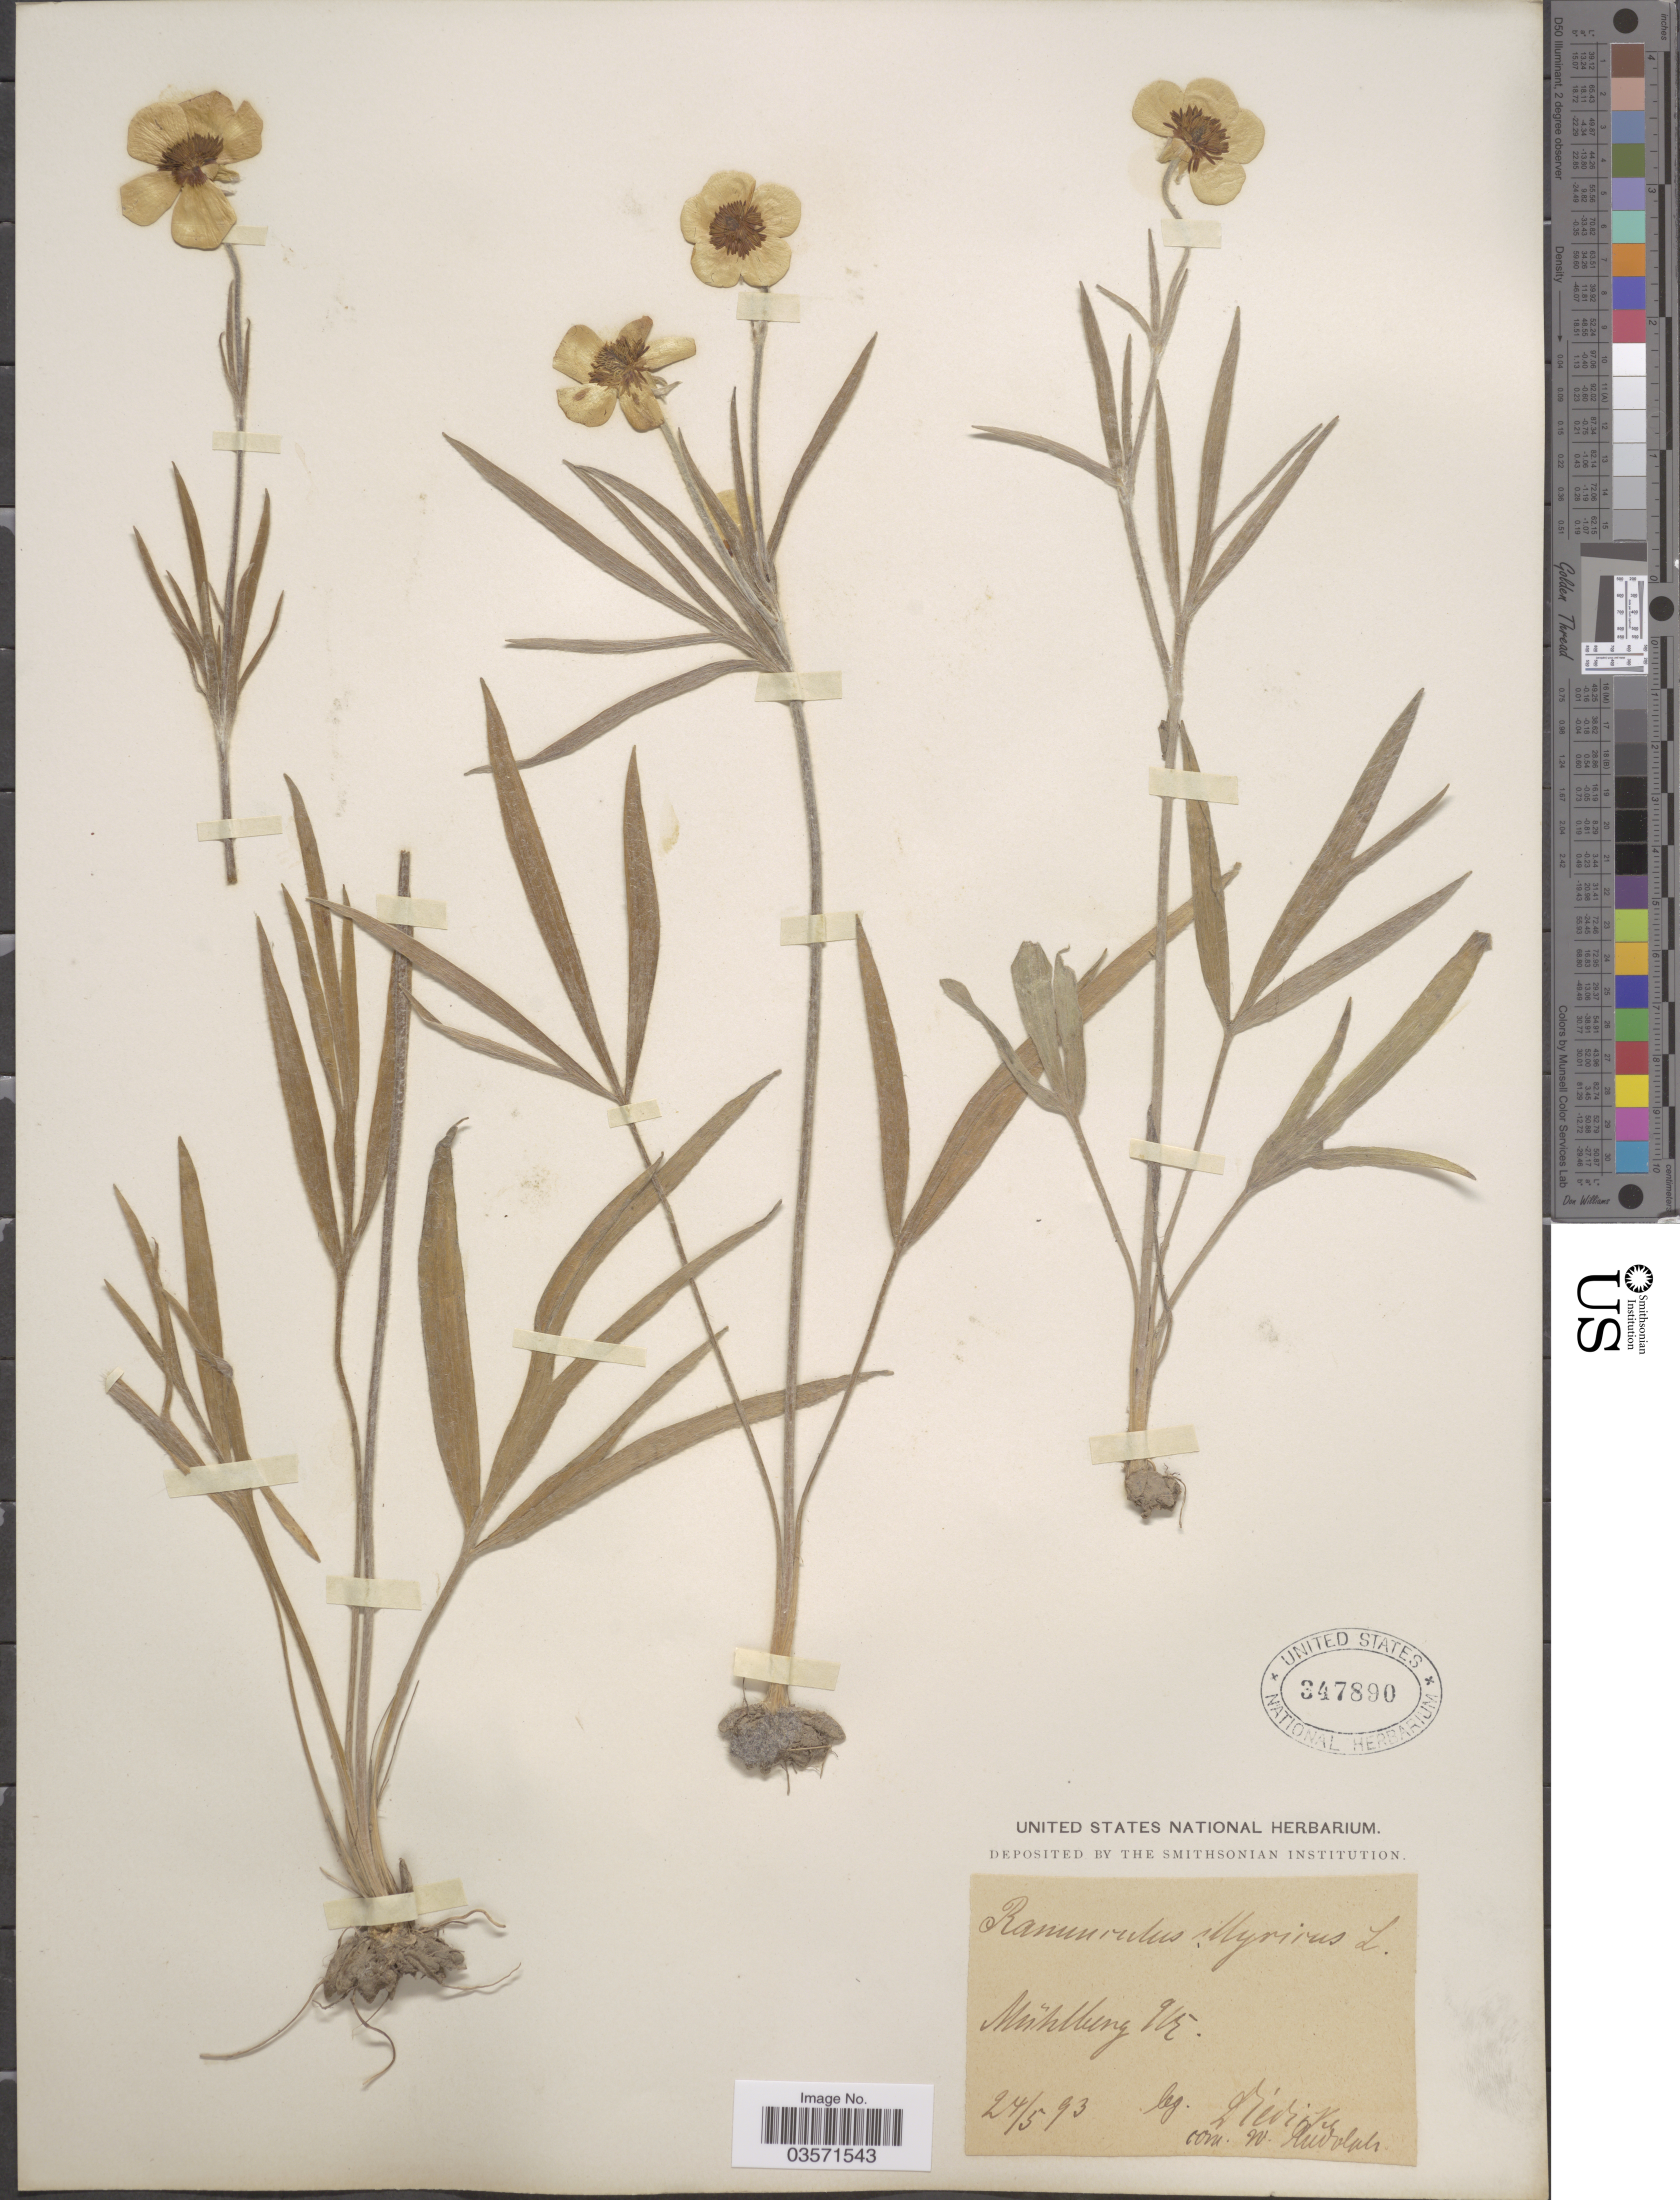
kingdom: Plantae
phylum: Tracheophyta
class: Magnoliopsida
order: Ranunculales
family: Ranunculaceae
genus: Ranunculus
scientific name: Ranunculus illyricus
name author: L.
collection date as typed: Transcribed d/m/y: 24/5/93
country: Germany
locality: Mühlberg 91E. [interpreted]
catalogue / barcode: US 347890